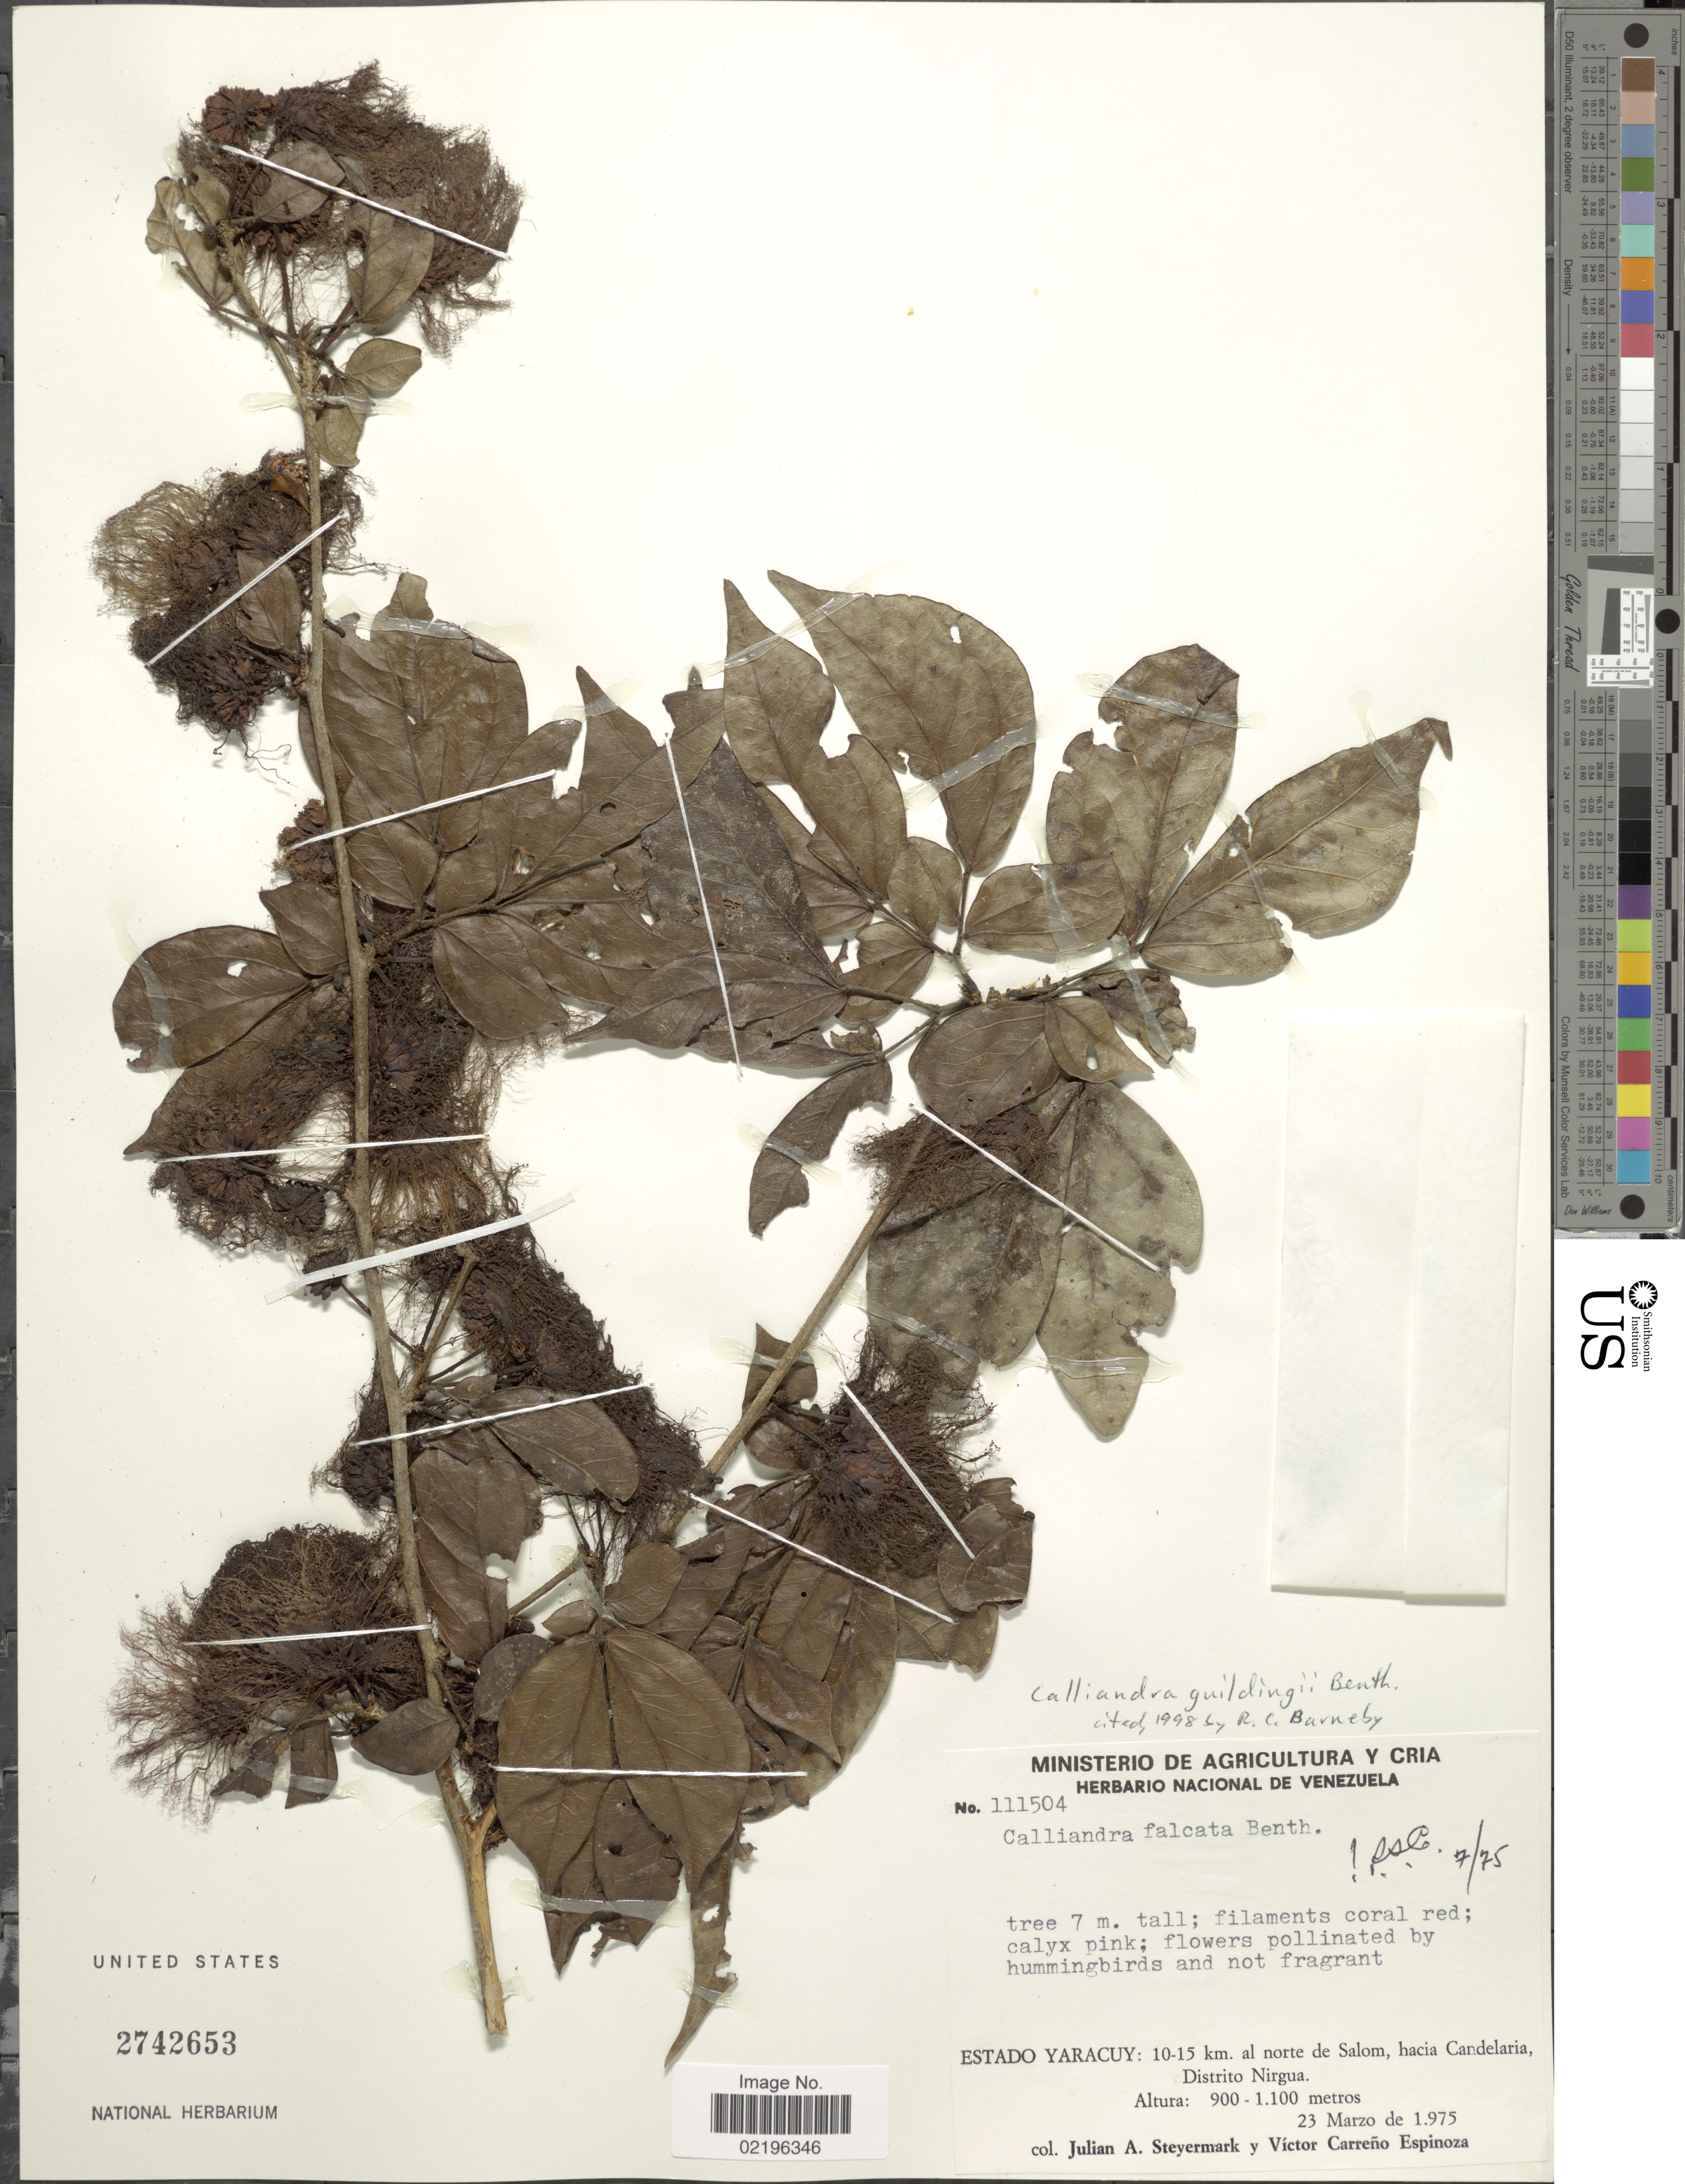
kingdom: Plantae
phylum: Tracheophyta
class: Magnoliopsida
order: Fabales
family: Fabaceae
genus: Calliandra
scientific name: Calliandra guildingii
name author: Benth.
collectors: J. Steyermark & V. Carreño E.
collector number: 111504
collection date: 1975-03-23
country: Venezuela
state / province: Yaracuy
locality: Estado Yaracuy: 10- 15 km al norte de Salom, hacia Candelaria, Distrito Nirgua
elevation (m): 900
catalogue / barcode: US 2742653